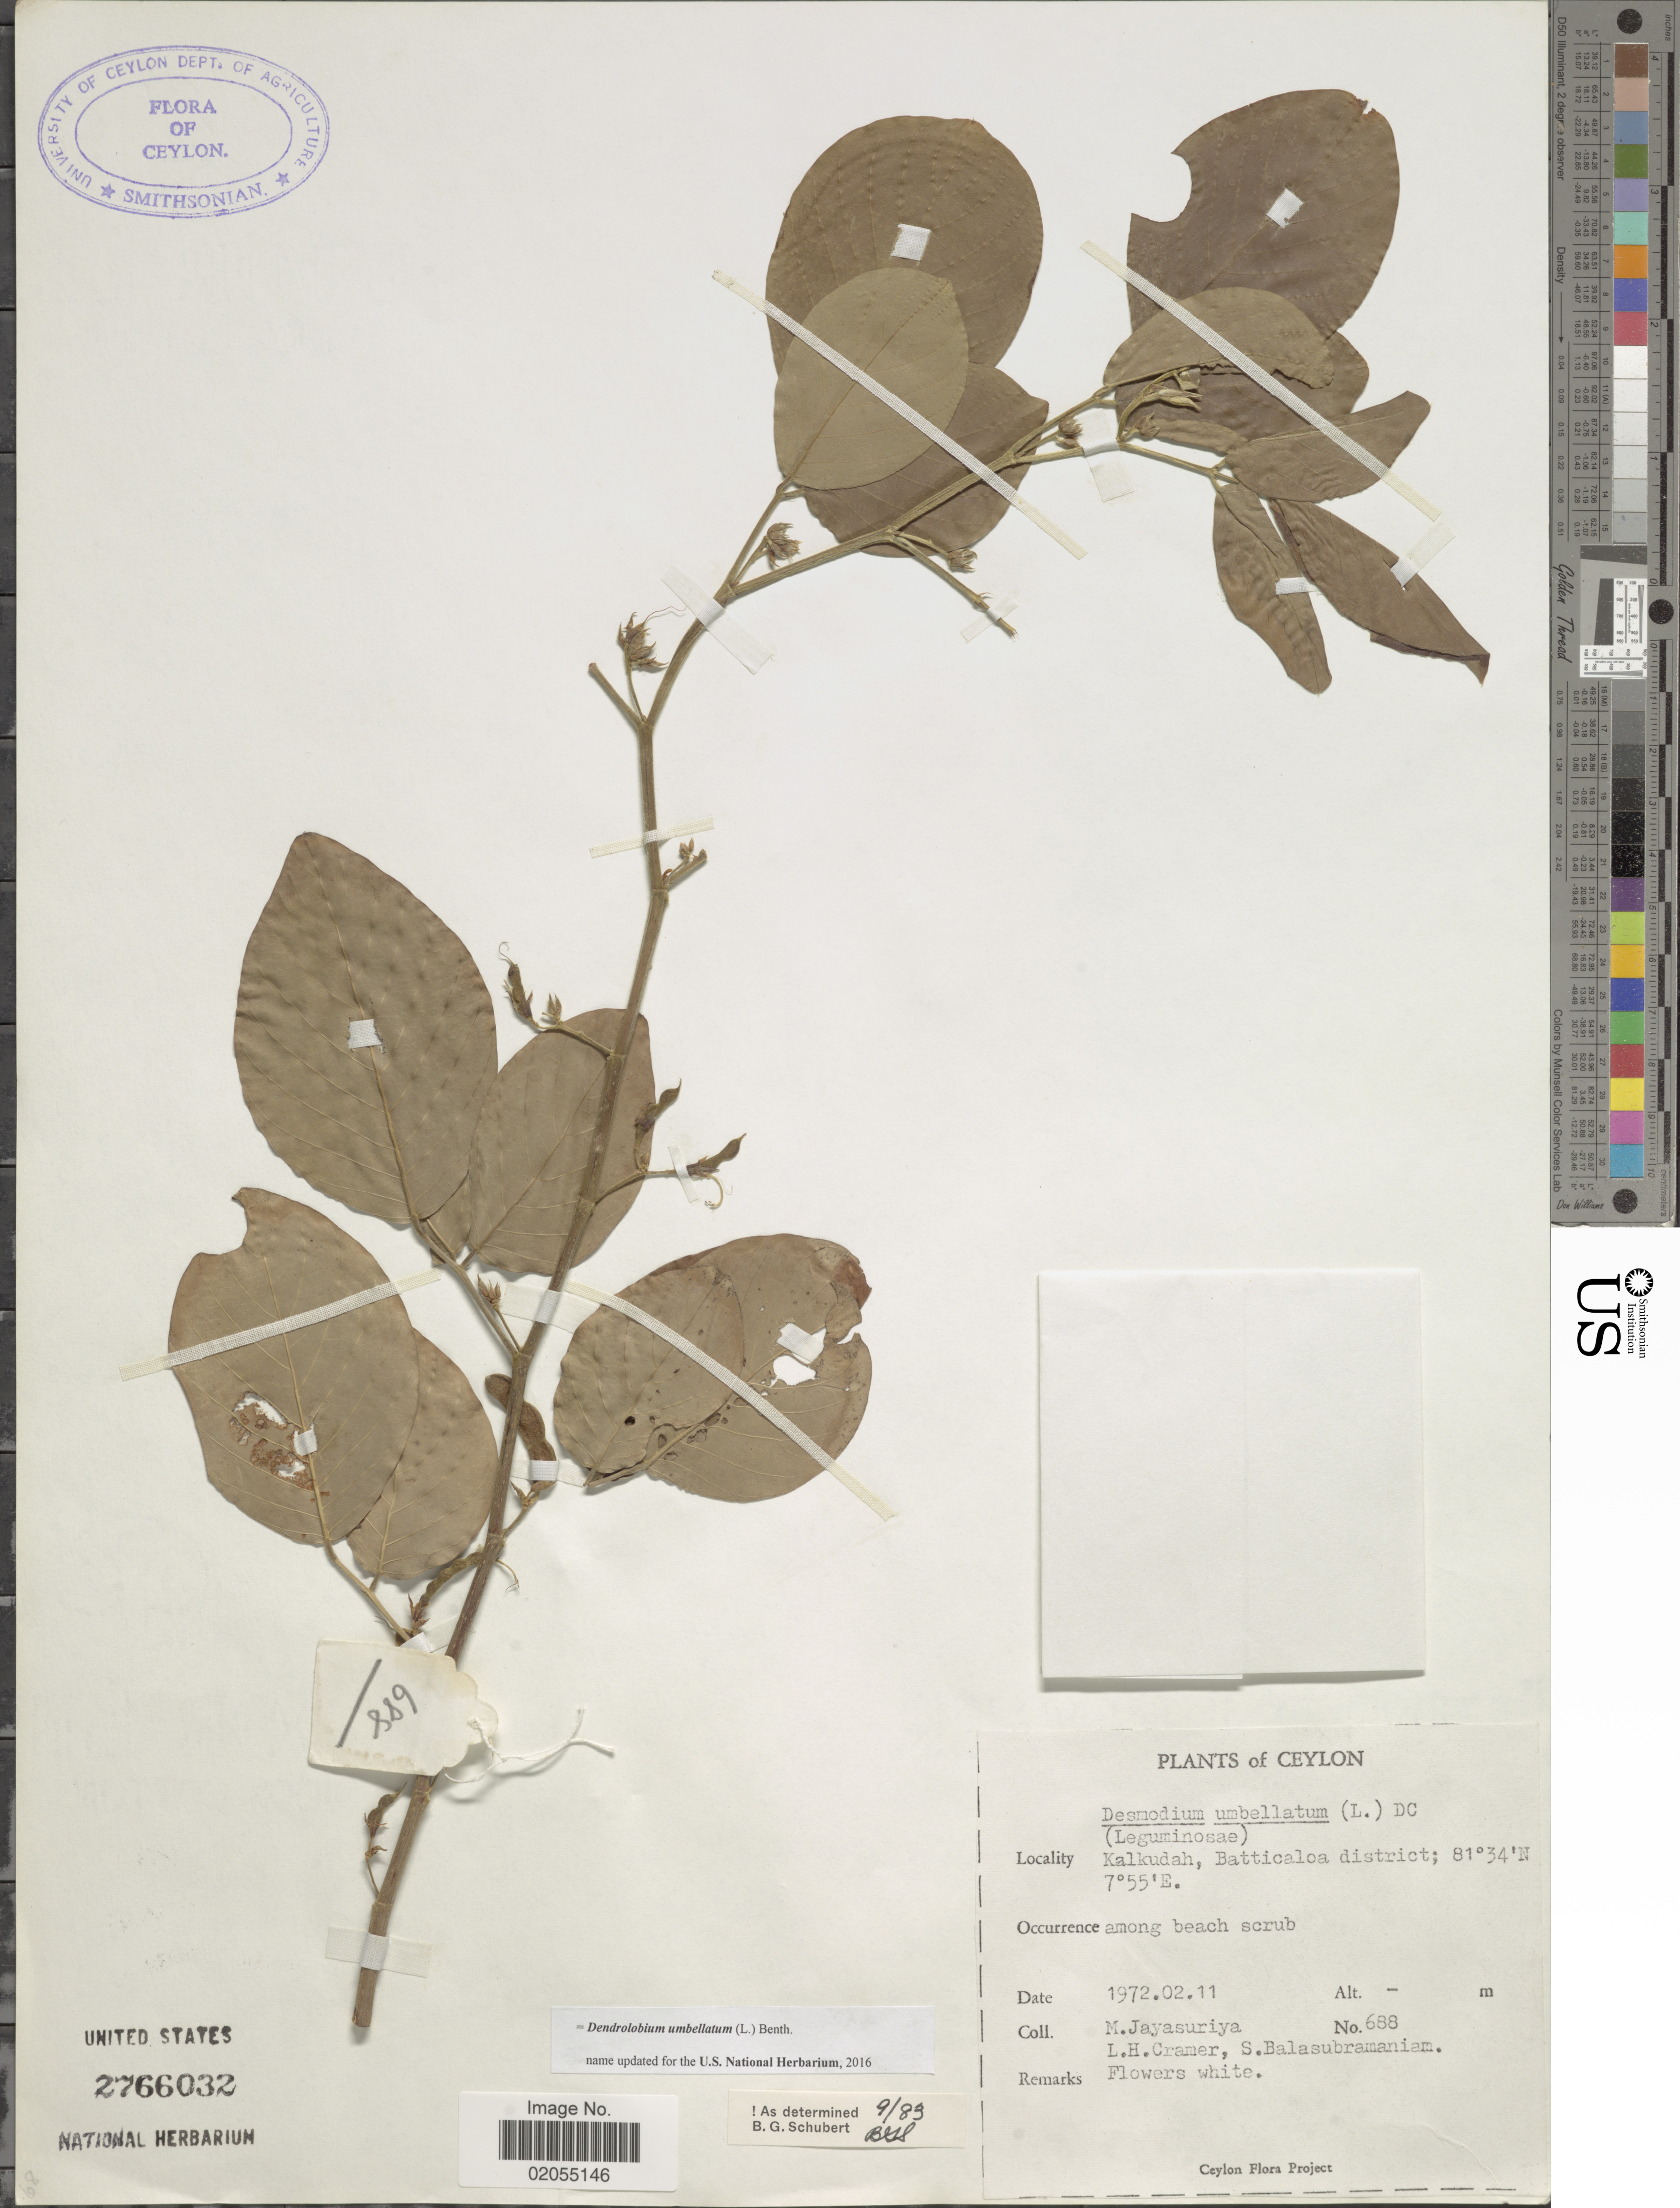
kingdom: Plantae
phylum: Tracheophyta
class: Magnoliopsida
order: Fabales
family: Fabaceae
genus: Dendrolobium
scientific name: Dendrolobium umbellatum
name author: (L.) Benth.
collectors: M. Jayasuriya, L. H. Cramer & S. Balasubramaniam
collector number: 688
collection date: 1972-02-11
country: Sri Lanka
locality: Ceylon. Kalkudah, Batticaloa district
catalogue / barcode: US 2766032